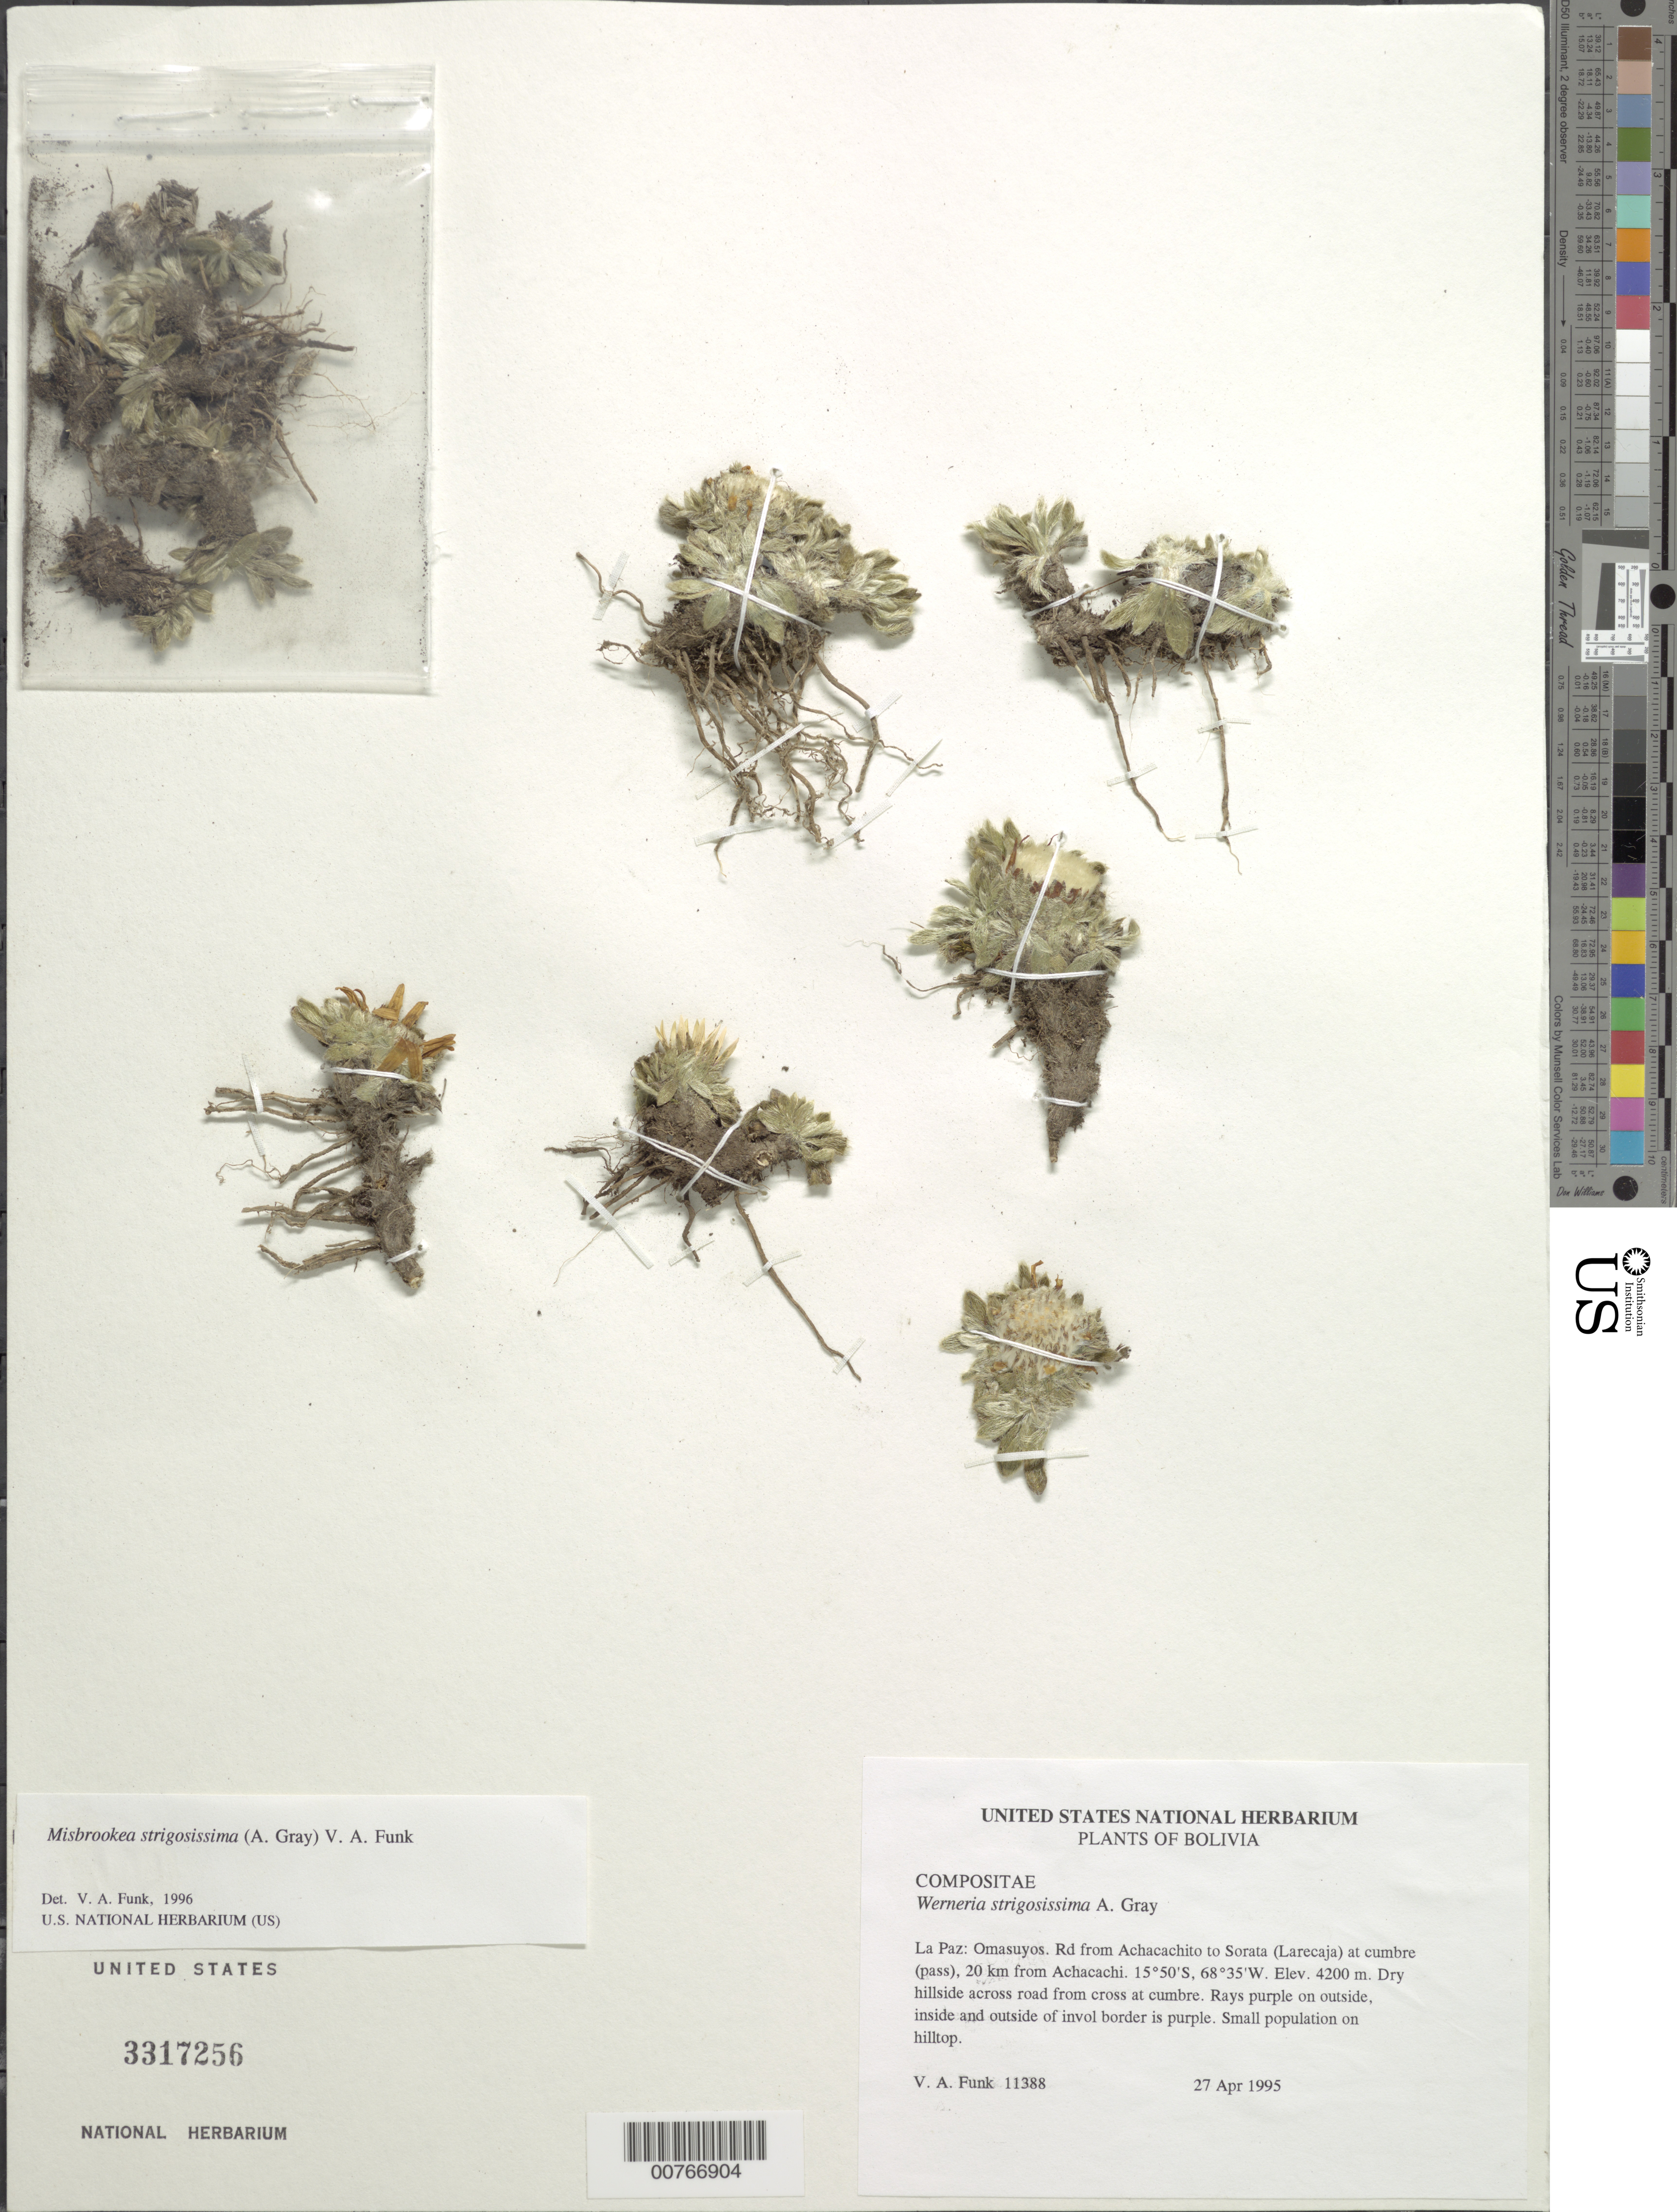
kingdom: Plantae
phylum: Tracheophyta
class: Magnoliopsida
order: Asterales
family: Asteraceae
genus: Misbrookea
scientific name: Misbrookea strigosissima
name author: (A. Gray) V.A. Funk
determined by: Funk, Vicki A., (BOT), Smithsonian Institution - National Museum of Natural History (UNITED STATES)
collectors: V. Funk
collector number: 11388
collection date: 1995-04-27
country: Bolivia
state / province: La Paz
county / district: Omasuyos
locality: Achacachito to Sorata (Larecaja) at cumbre (pass), 20 km from Achacachi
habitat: Dry hillside across road from cross at cumbre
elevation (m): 4200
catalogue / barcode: US 3317256